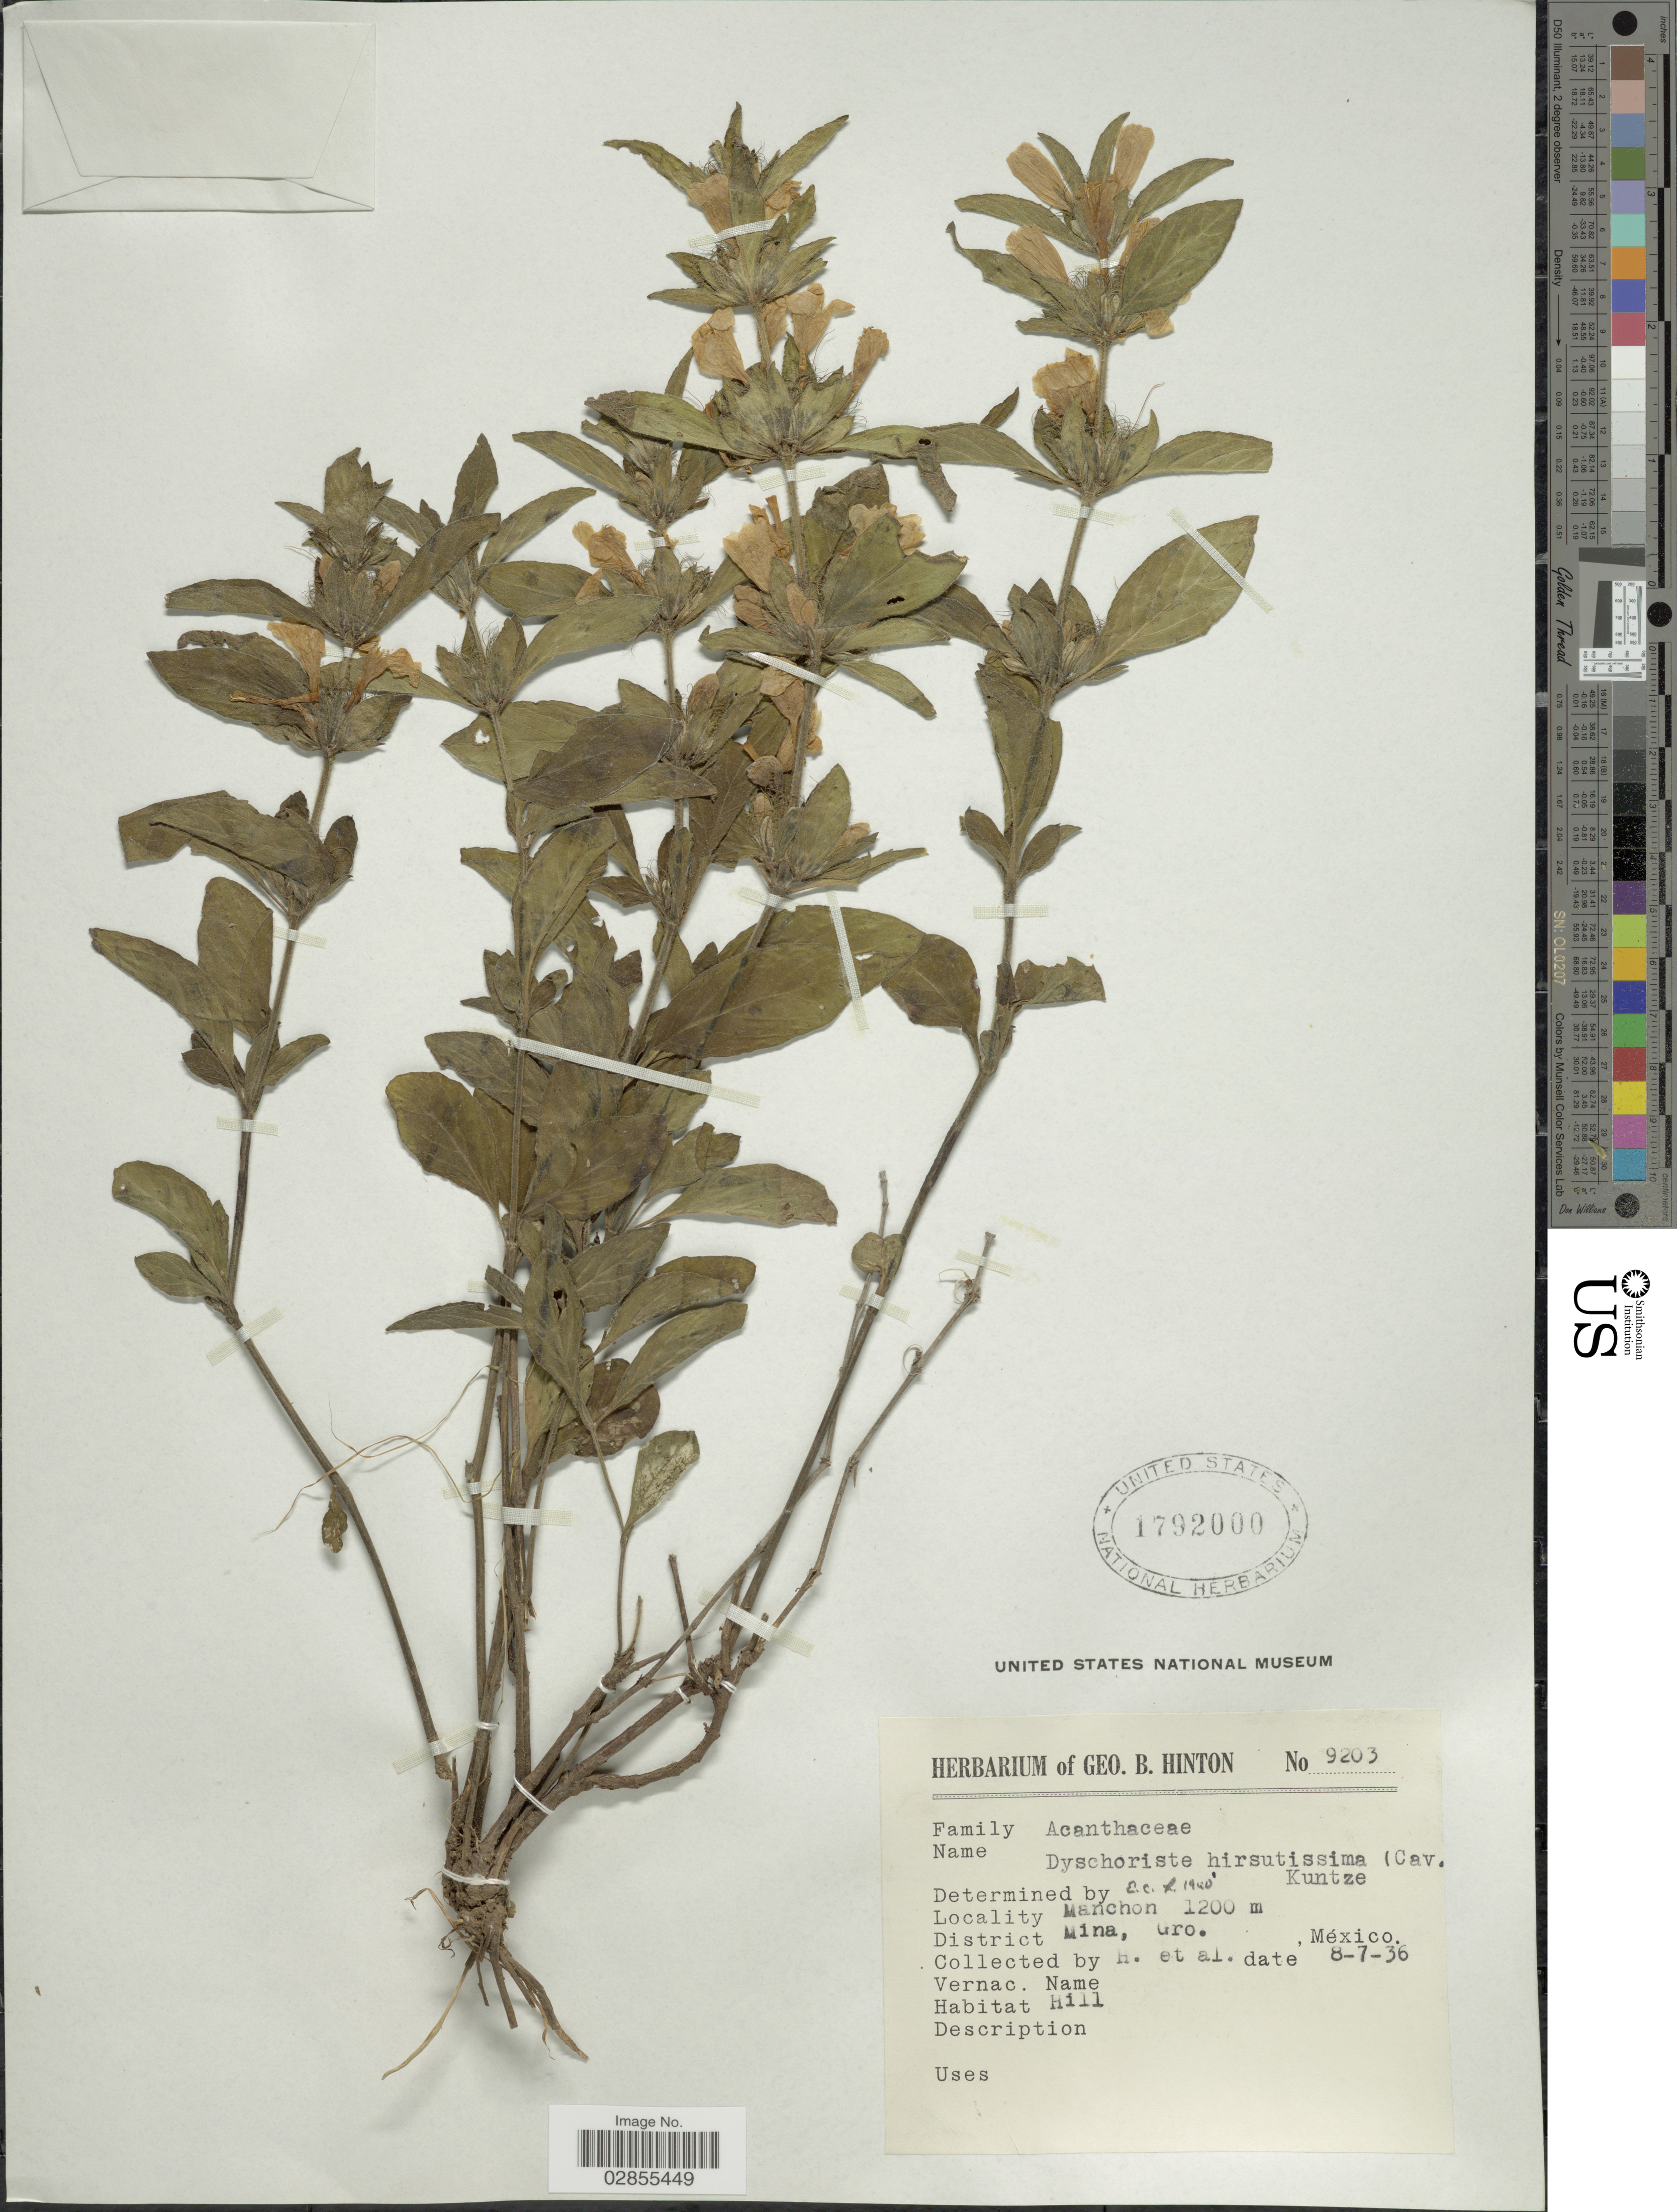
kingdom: Plantae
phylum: Tracheophyta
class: Magnoliopsida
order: Lamiales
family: Acanthaceae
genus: Dyschoriste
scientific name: Dyschoriste hirsutissima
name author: (Nees) Kuntze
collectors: G. B. Hinton & et al.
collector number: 9203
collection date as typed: Transcribed d/m/y: 8/7/36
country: Mexico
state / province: Guerrero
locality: Manchon, District Mina, Gro.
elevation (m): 1200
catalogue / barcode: US 1792000